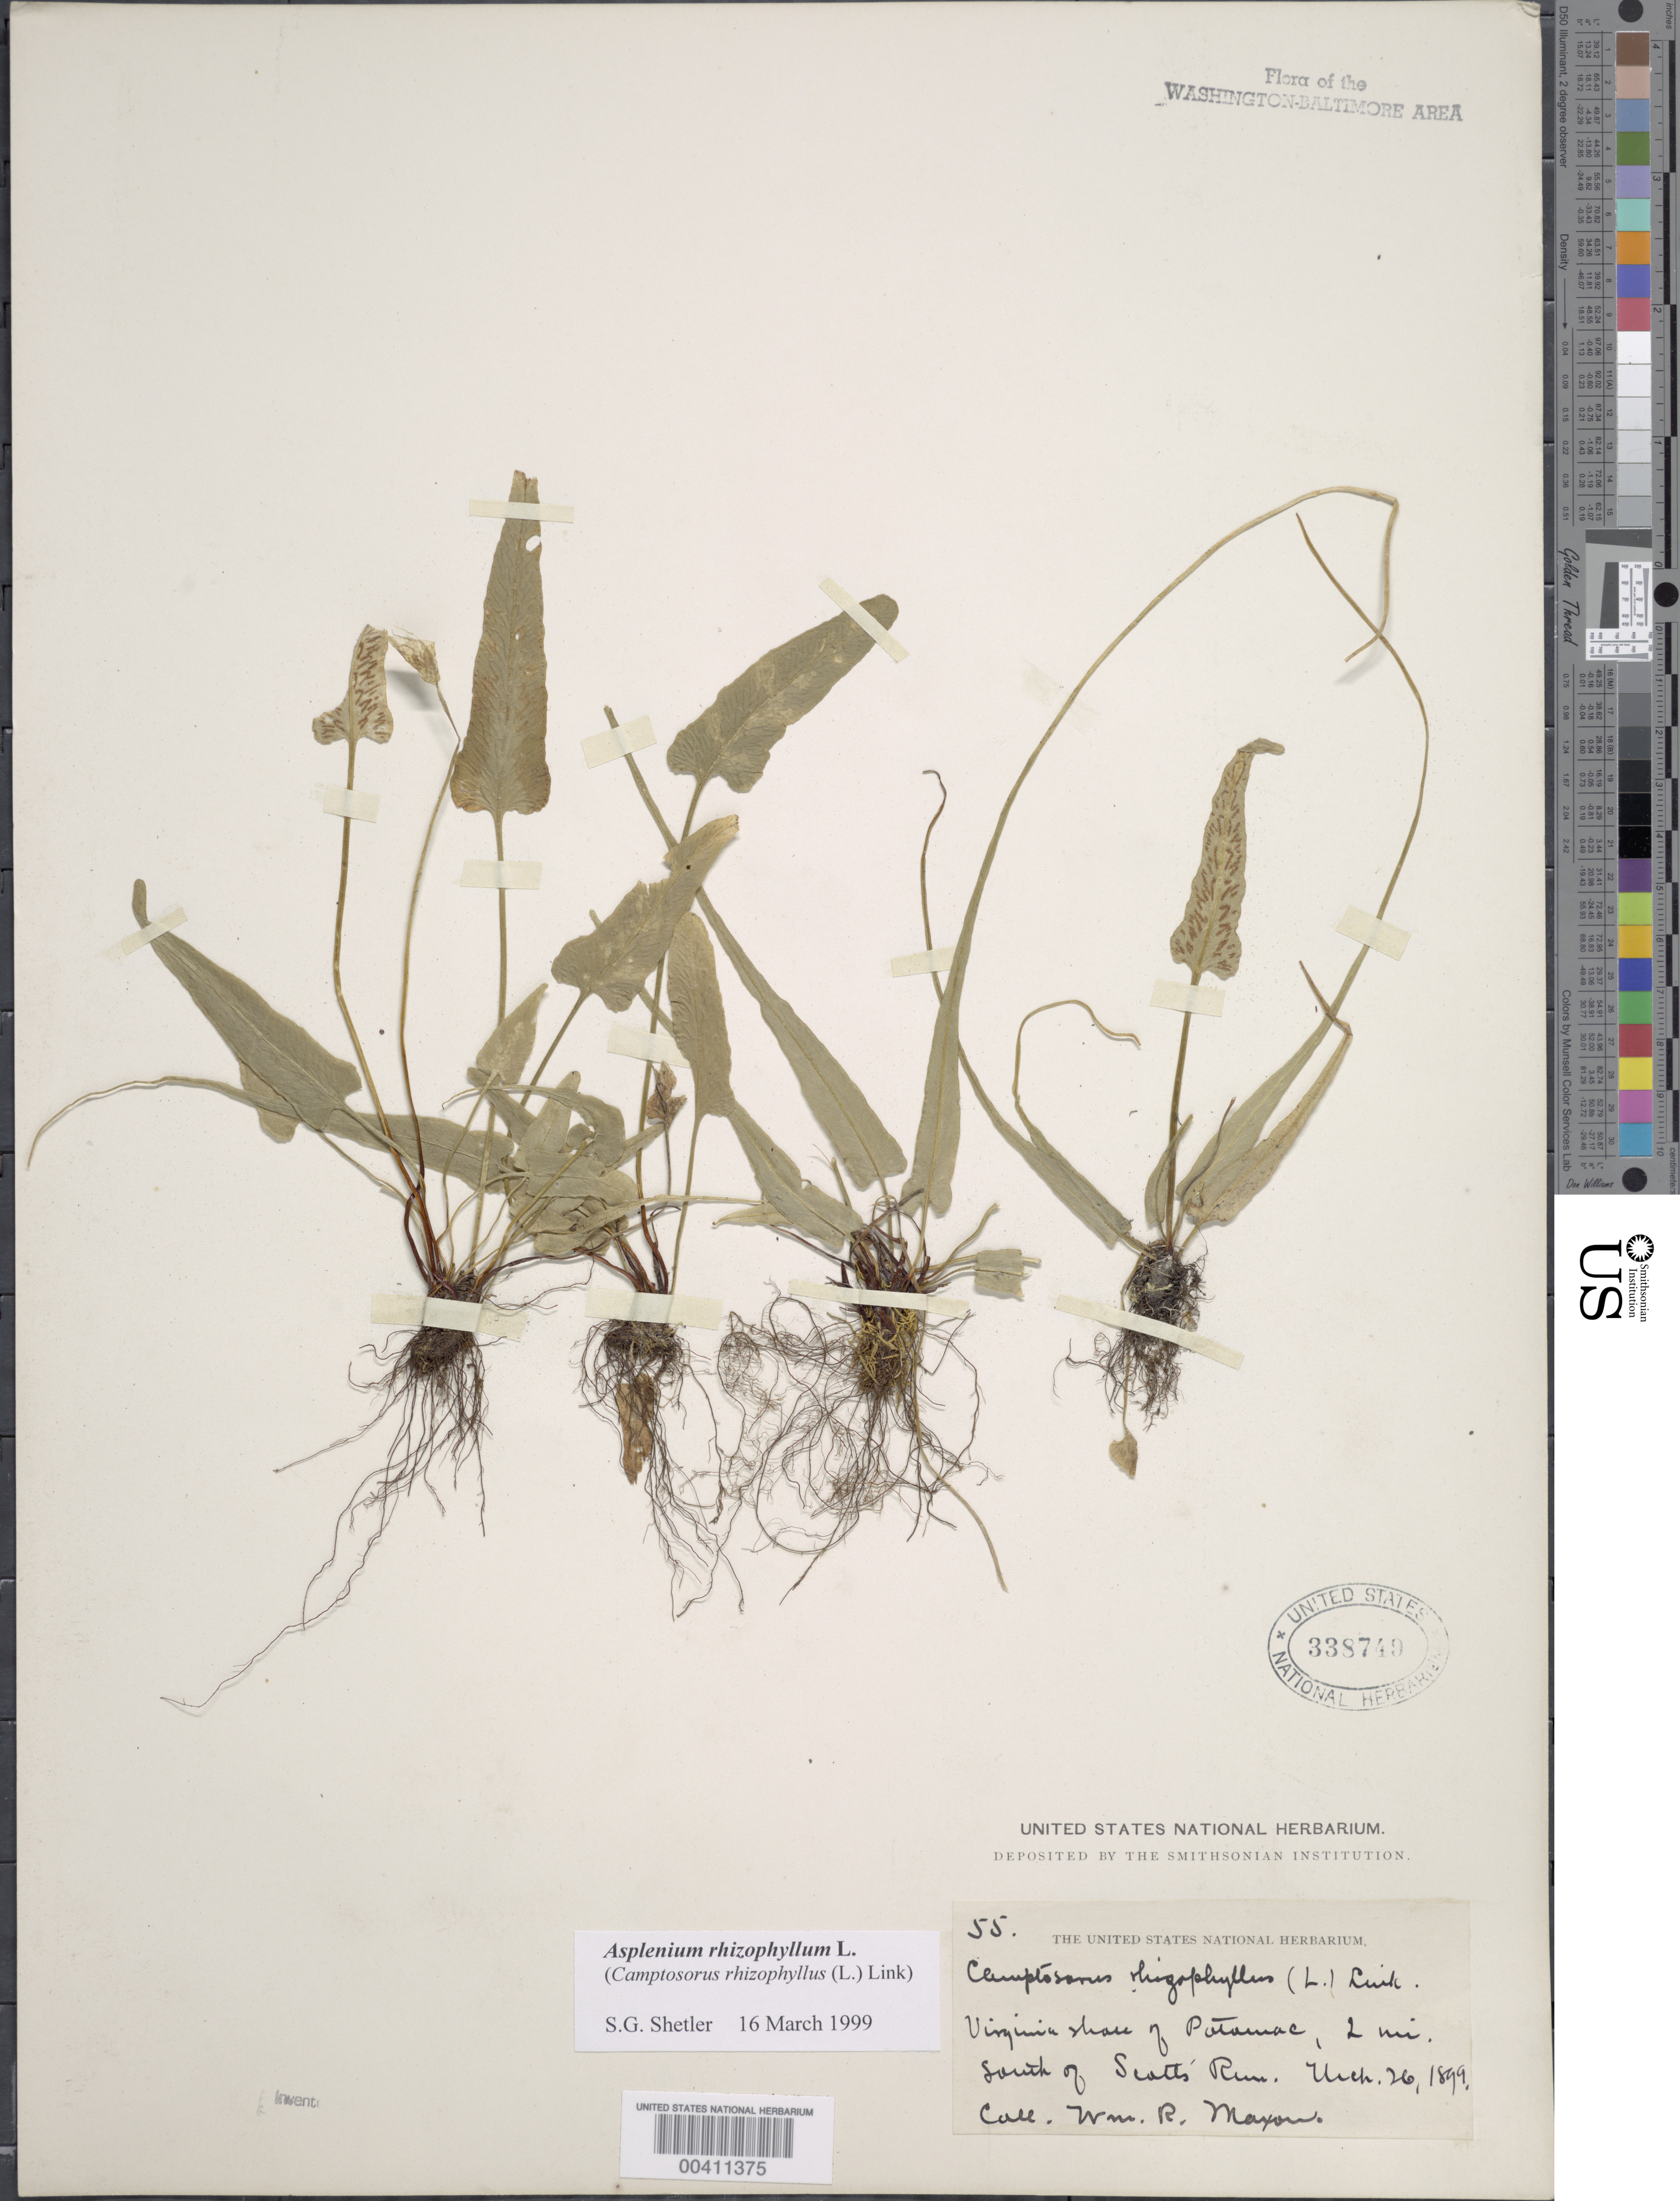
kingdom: Plantae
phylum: Tracheophyta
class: Polypodiopsida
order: Polypodiales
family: Aspleniaceae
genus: Asplenium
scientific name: Asplenium rhizophyllum var. auriculatum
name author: Hieron.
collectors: W. R. Maxon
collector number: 55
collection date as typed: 26 Mar 1899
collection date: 1899-03-26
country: United States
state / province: Virginia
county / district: Fairfax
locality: South of Scotts Run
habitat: Shore of potomac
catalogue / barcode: US 338749